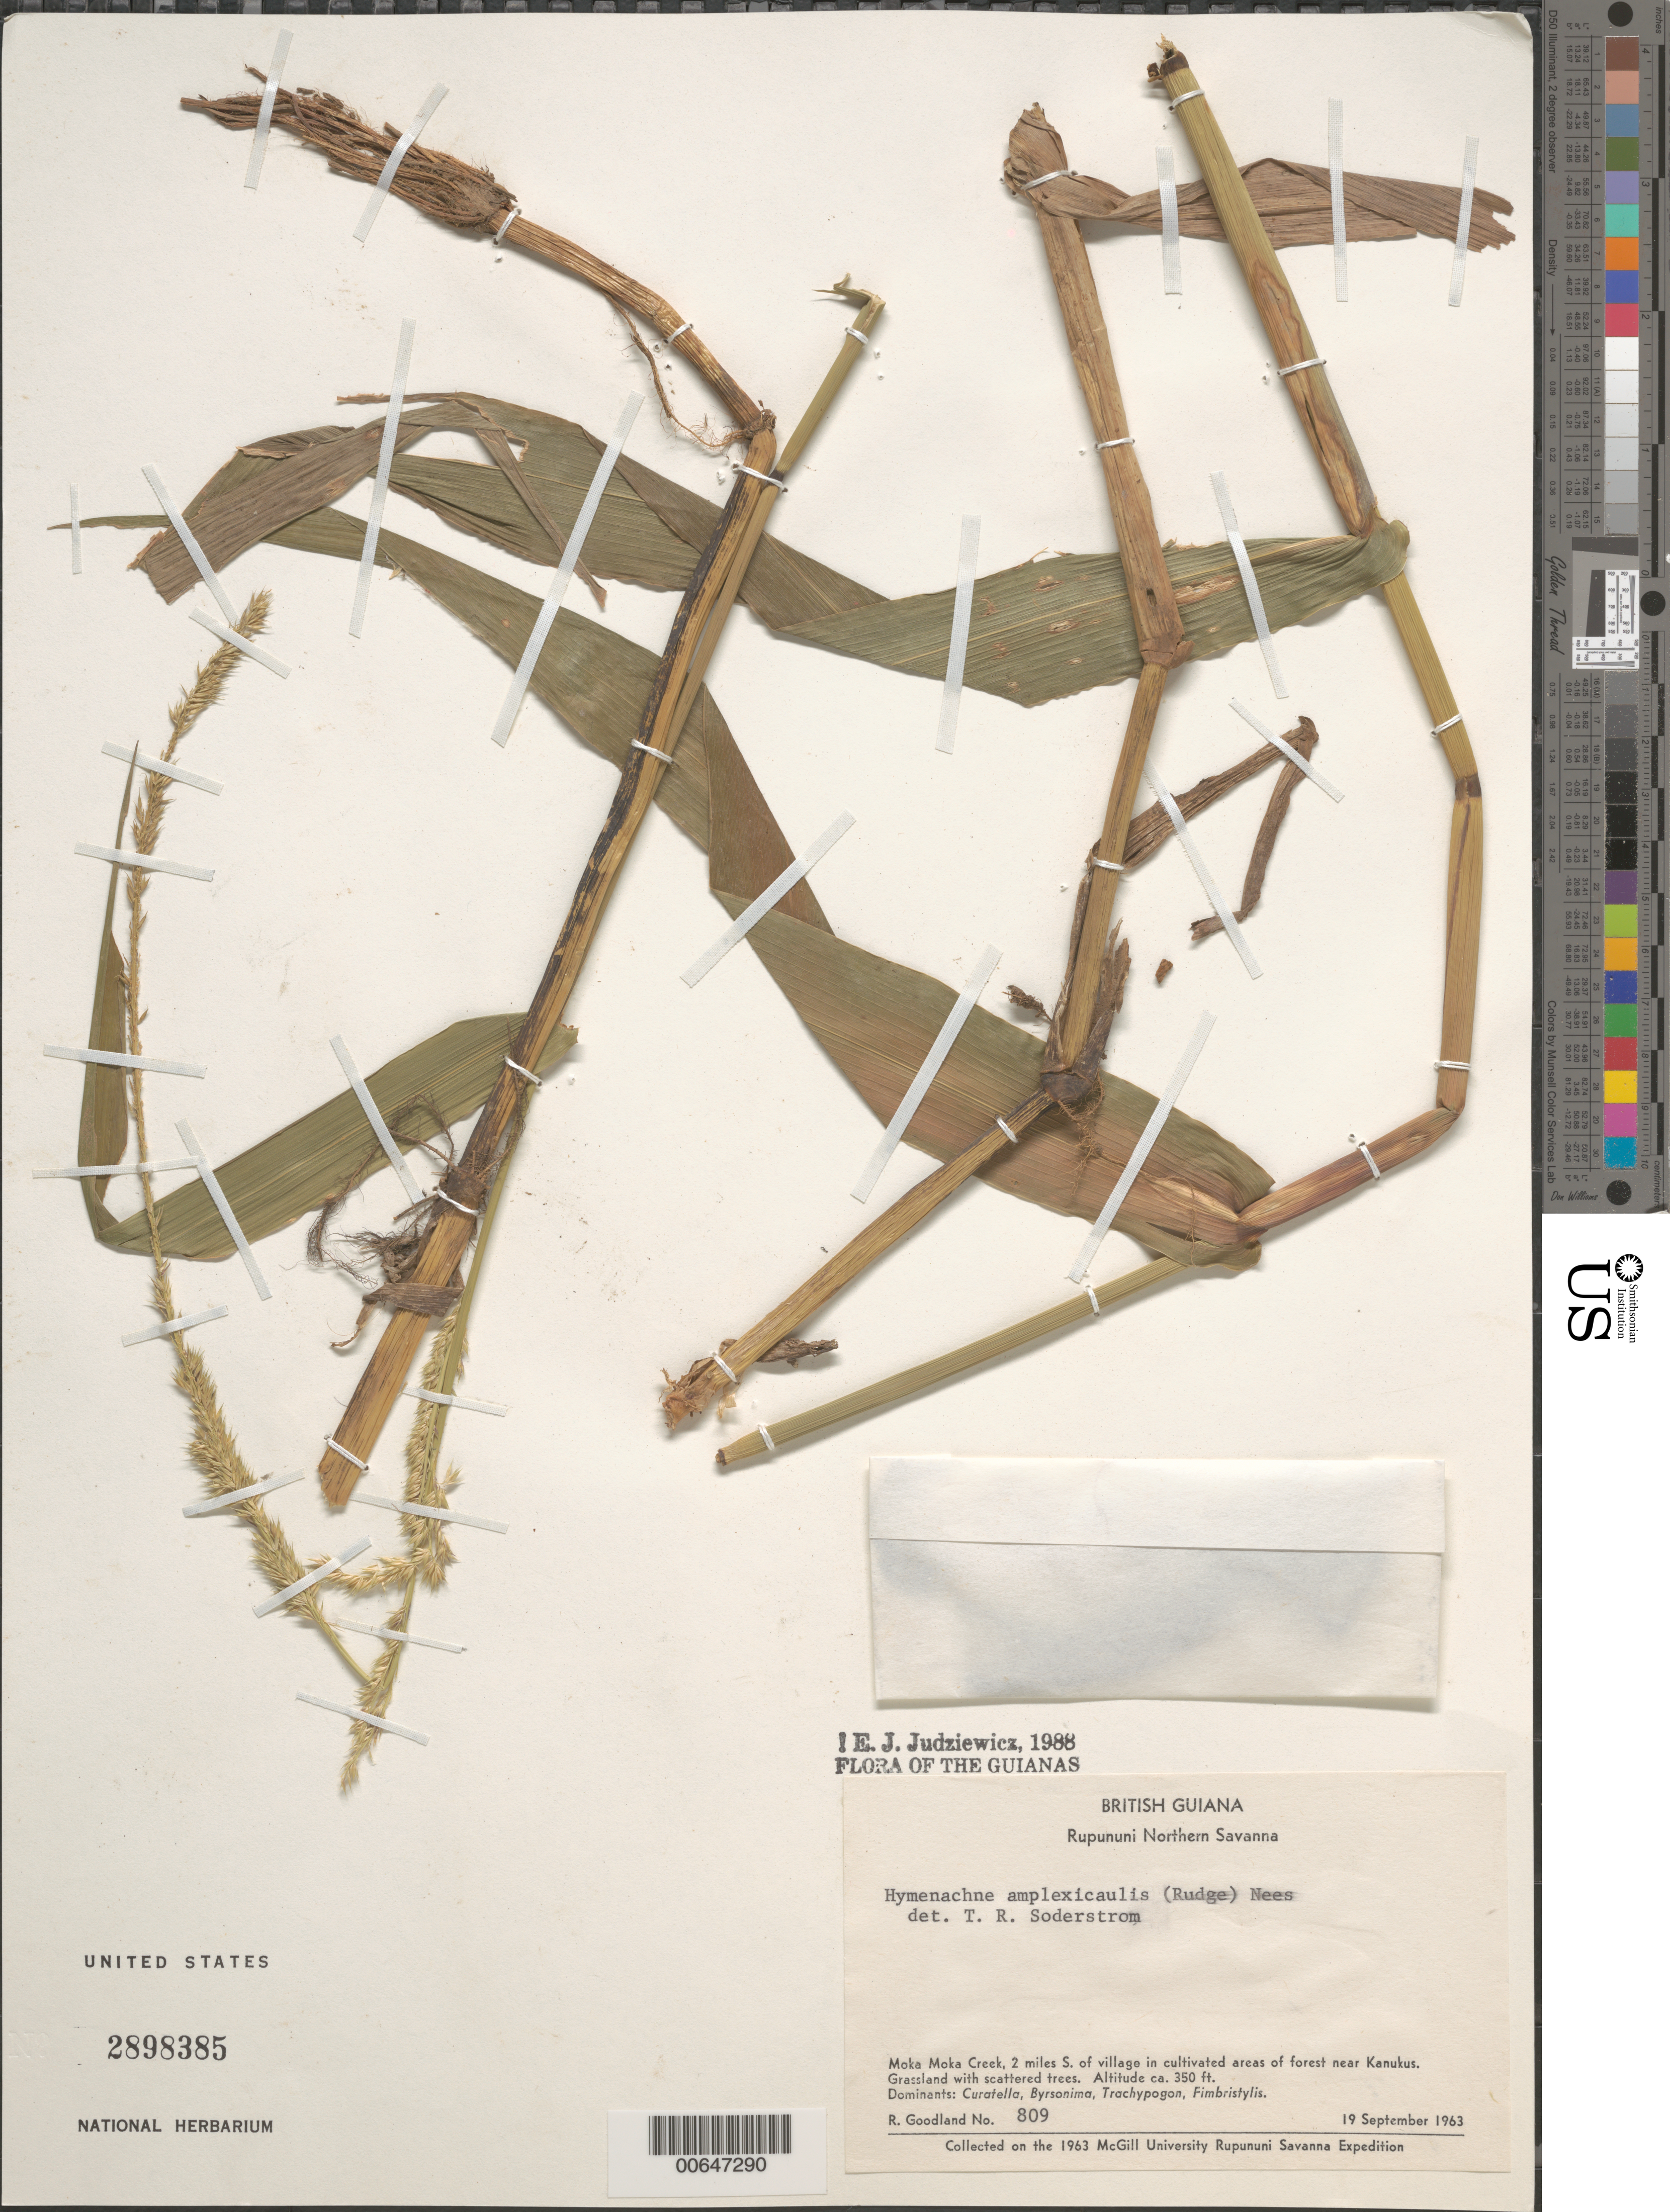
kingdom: Plantae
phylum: Tracheophyta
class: Liliopsida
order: Poales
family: Poaceae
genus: Hymenachne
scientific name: Hymenachne amplexicaulis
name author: (Rudge) Nees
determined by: Judziewicz, E. J.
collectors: R. Goodland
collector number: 809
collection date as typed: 19-Sep-63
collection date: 1963-09-19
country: Guyana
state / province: U. Takutu-U. Essequibo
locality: Rupununi Northern Savanna, Moka Moka Creek, 2 mi. S of village, near Kanukus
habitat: Grassland with scattered trees. Dominants: Curatella, Byrsonima, Trachypogon, Fimbristylis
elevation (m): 107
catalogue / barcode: US 2898385